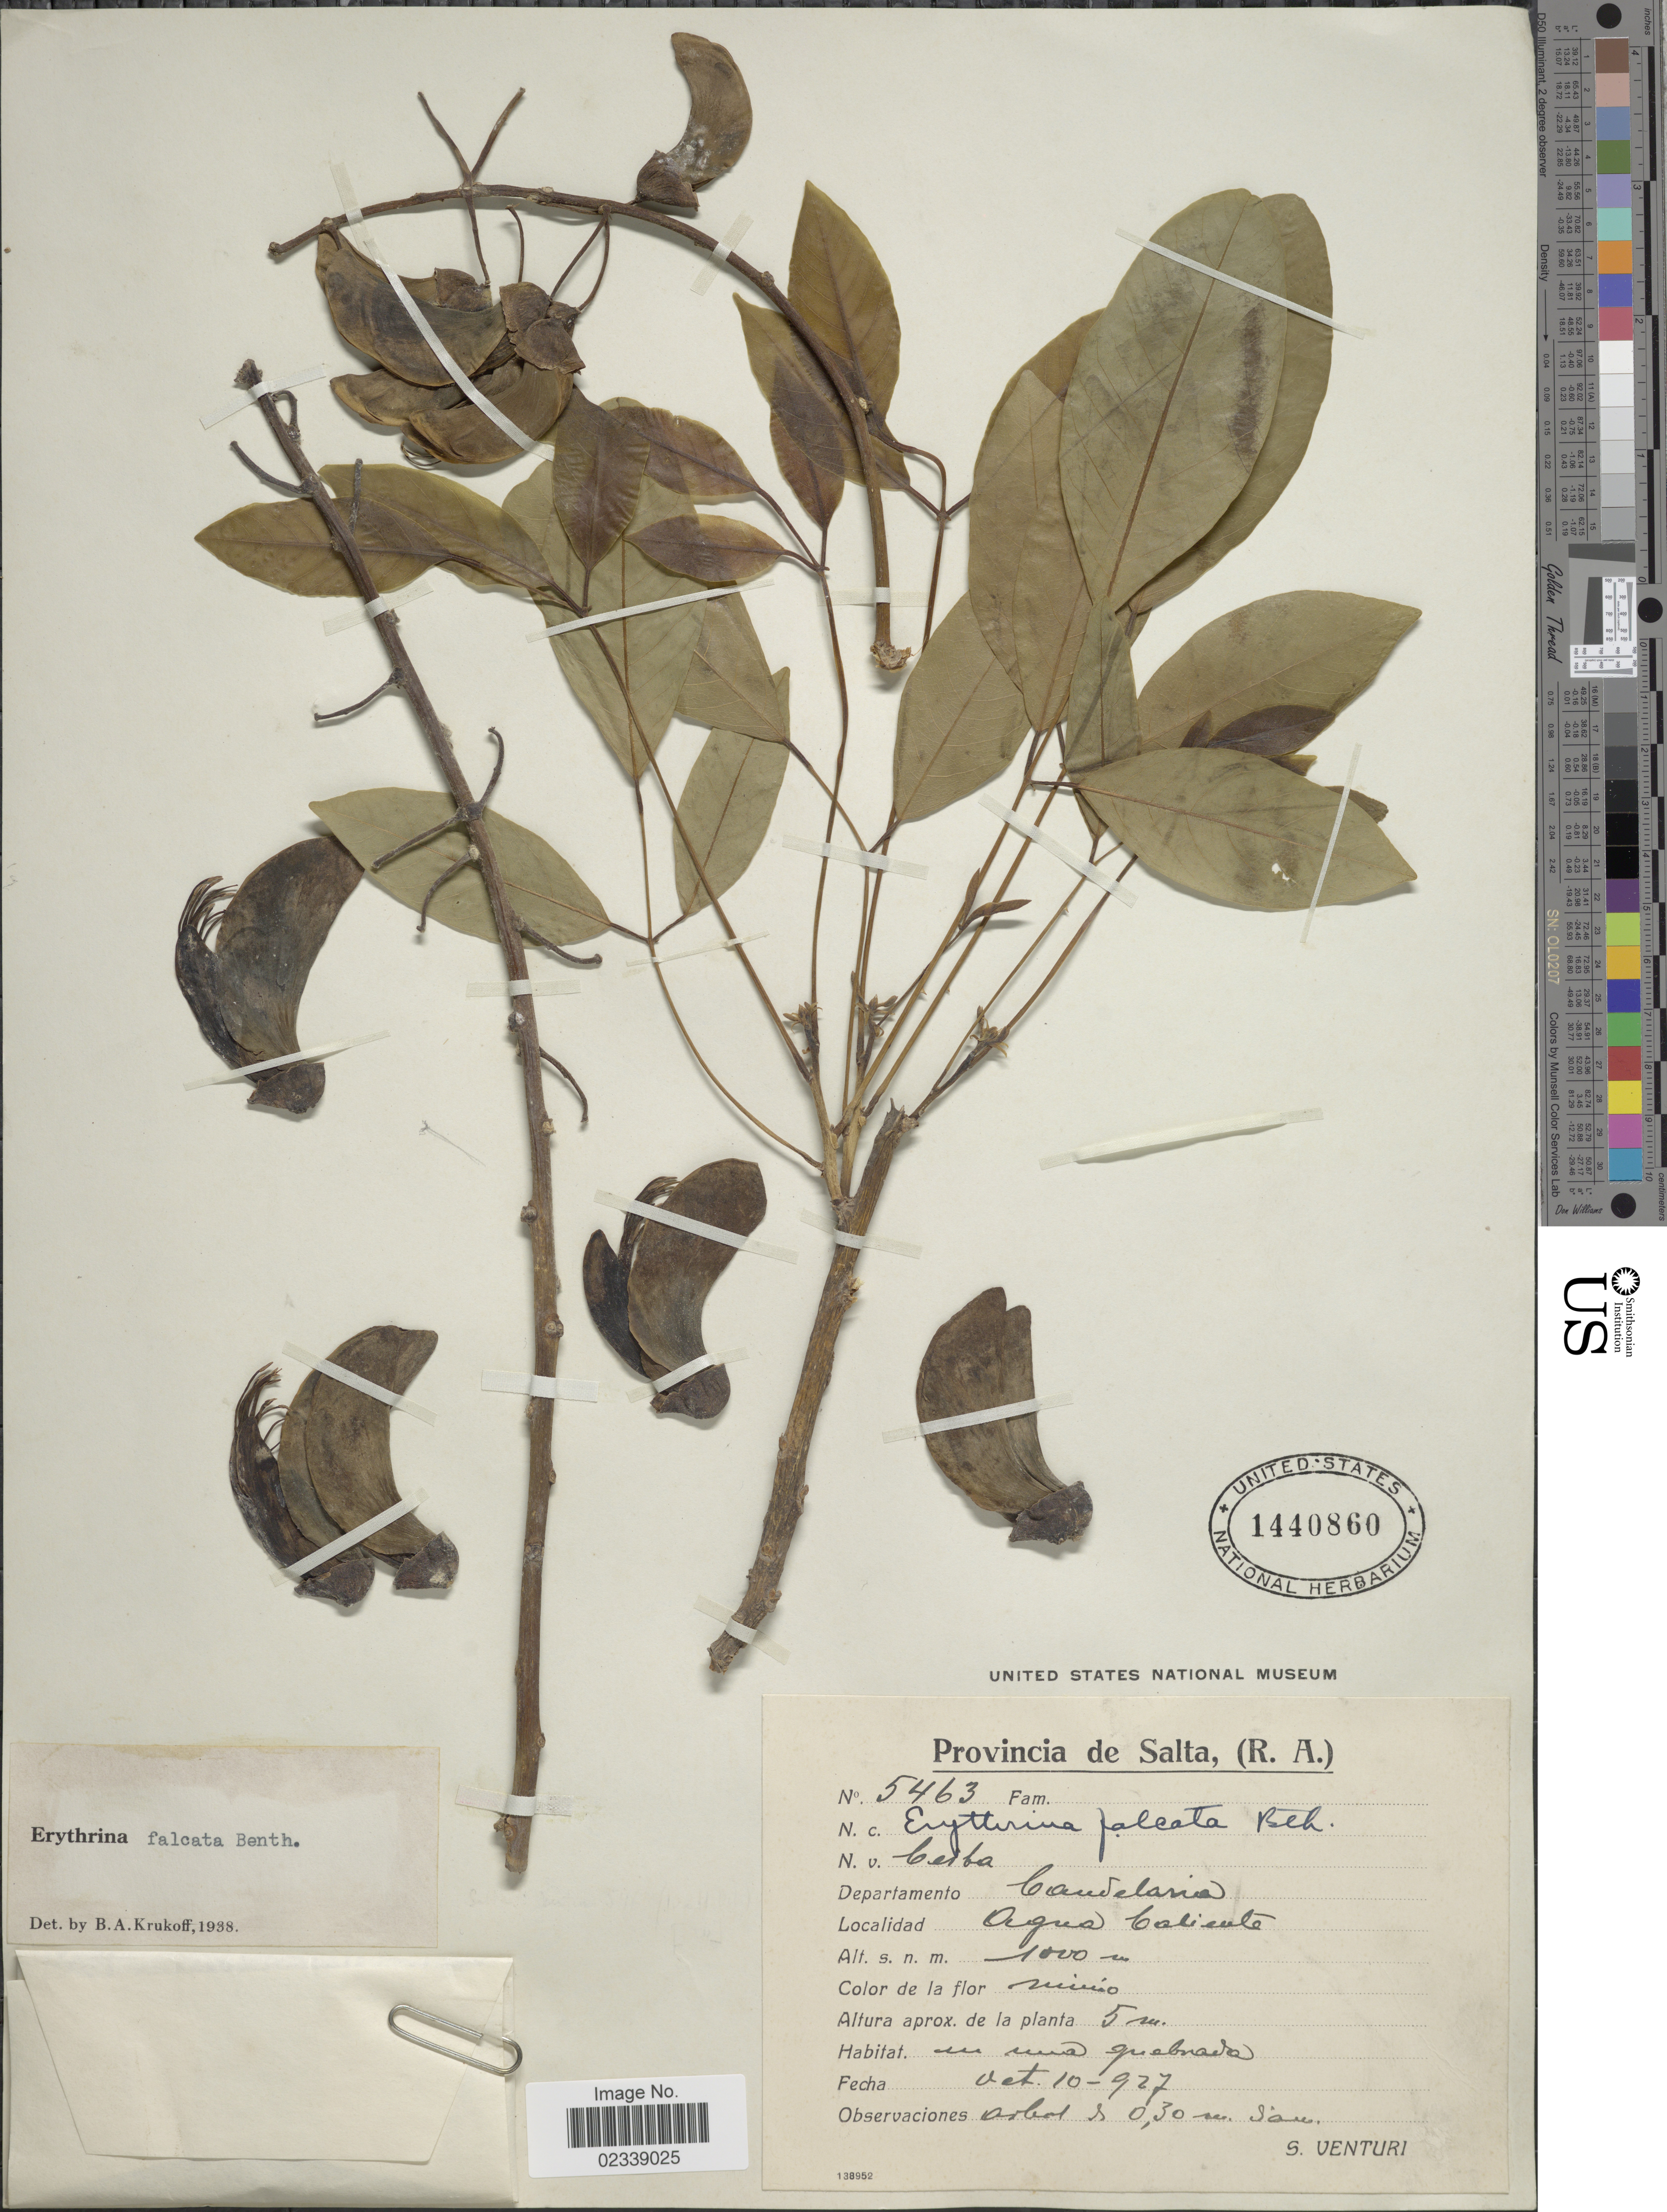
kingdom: Plantae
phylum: Tracheophyta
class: Magnoliopsida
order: Fabales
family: Fabaceae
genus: Erythrina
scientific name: Erythrina falcata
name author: Benth.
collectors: S. Venturi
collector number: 5463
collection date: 1927-10-10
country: Argentina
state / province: Salta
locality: Departamento Candelaria, Agua Caliente.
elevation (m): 1000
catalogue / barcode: US 1440860